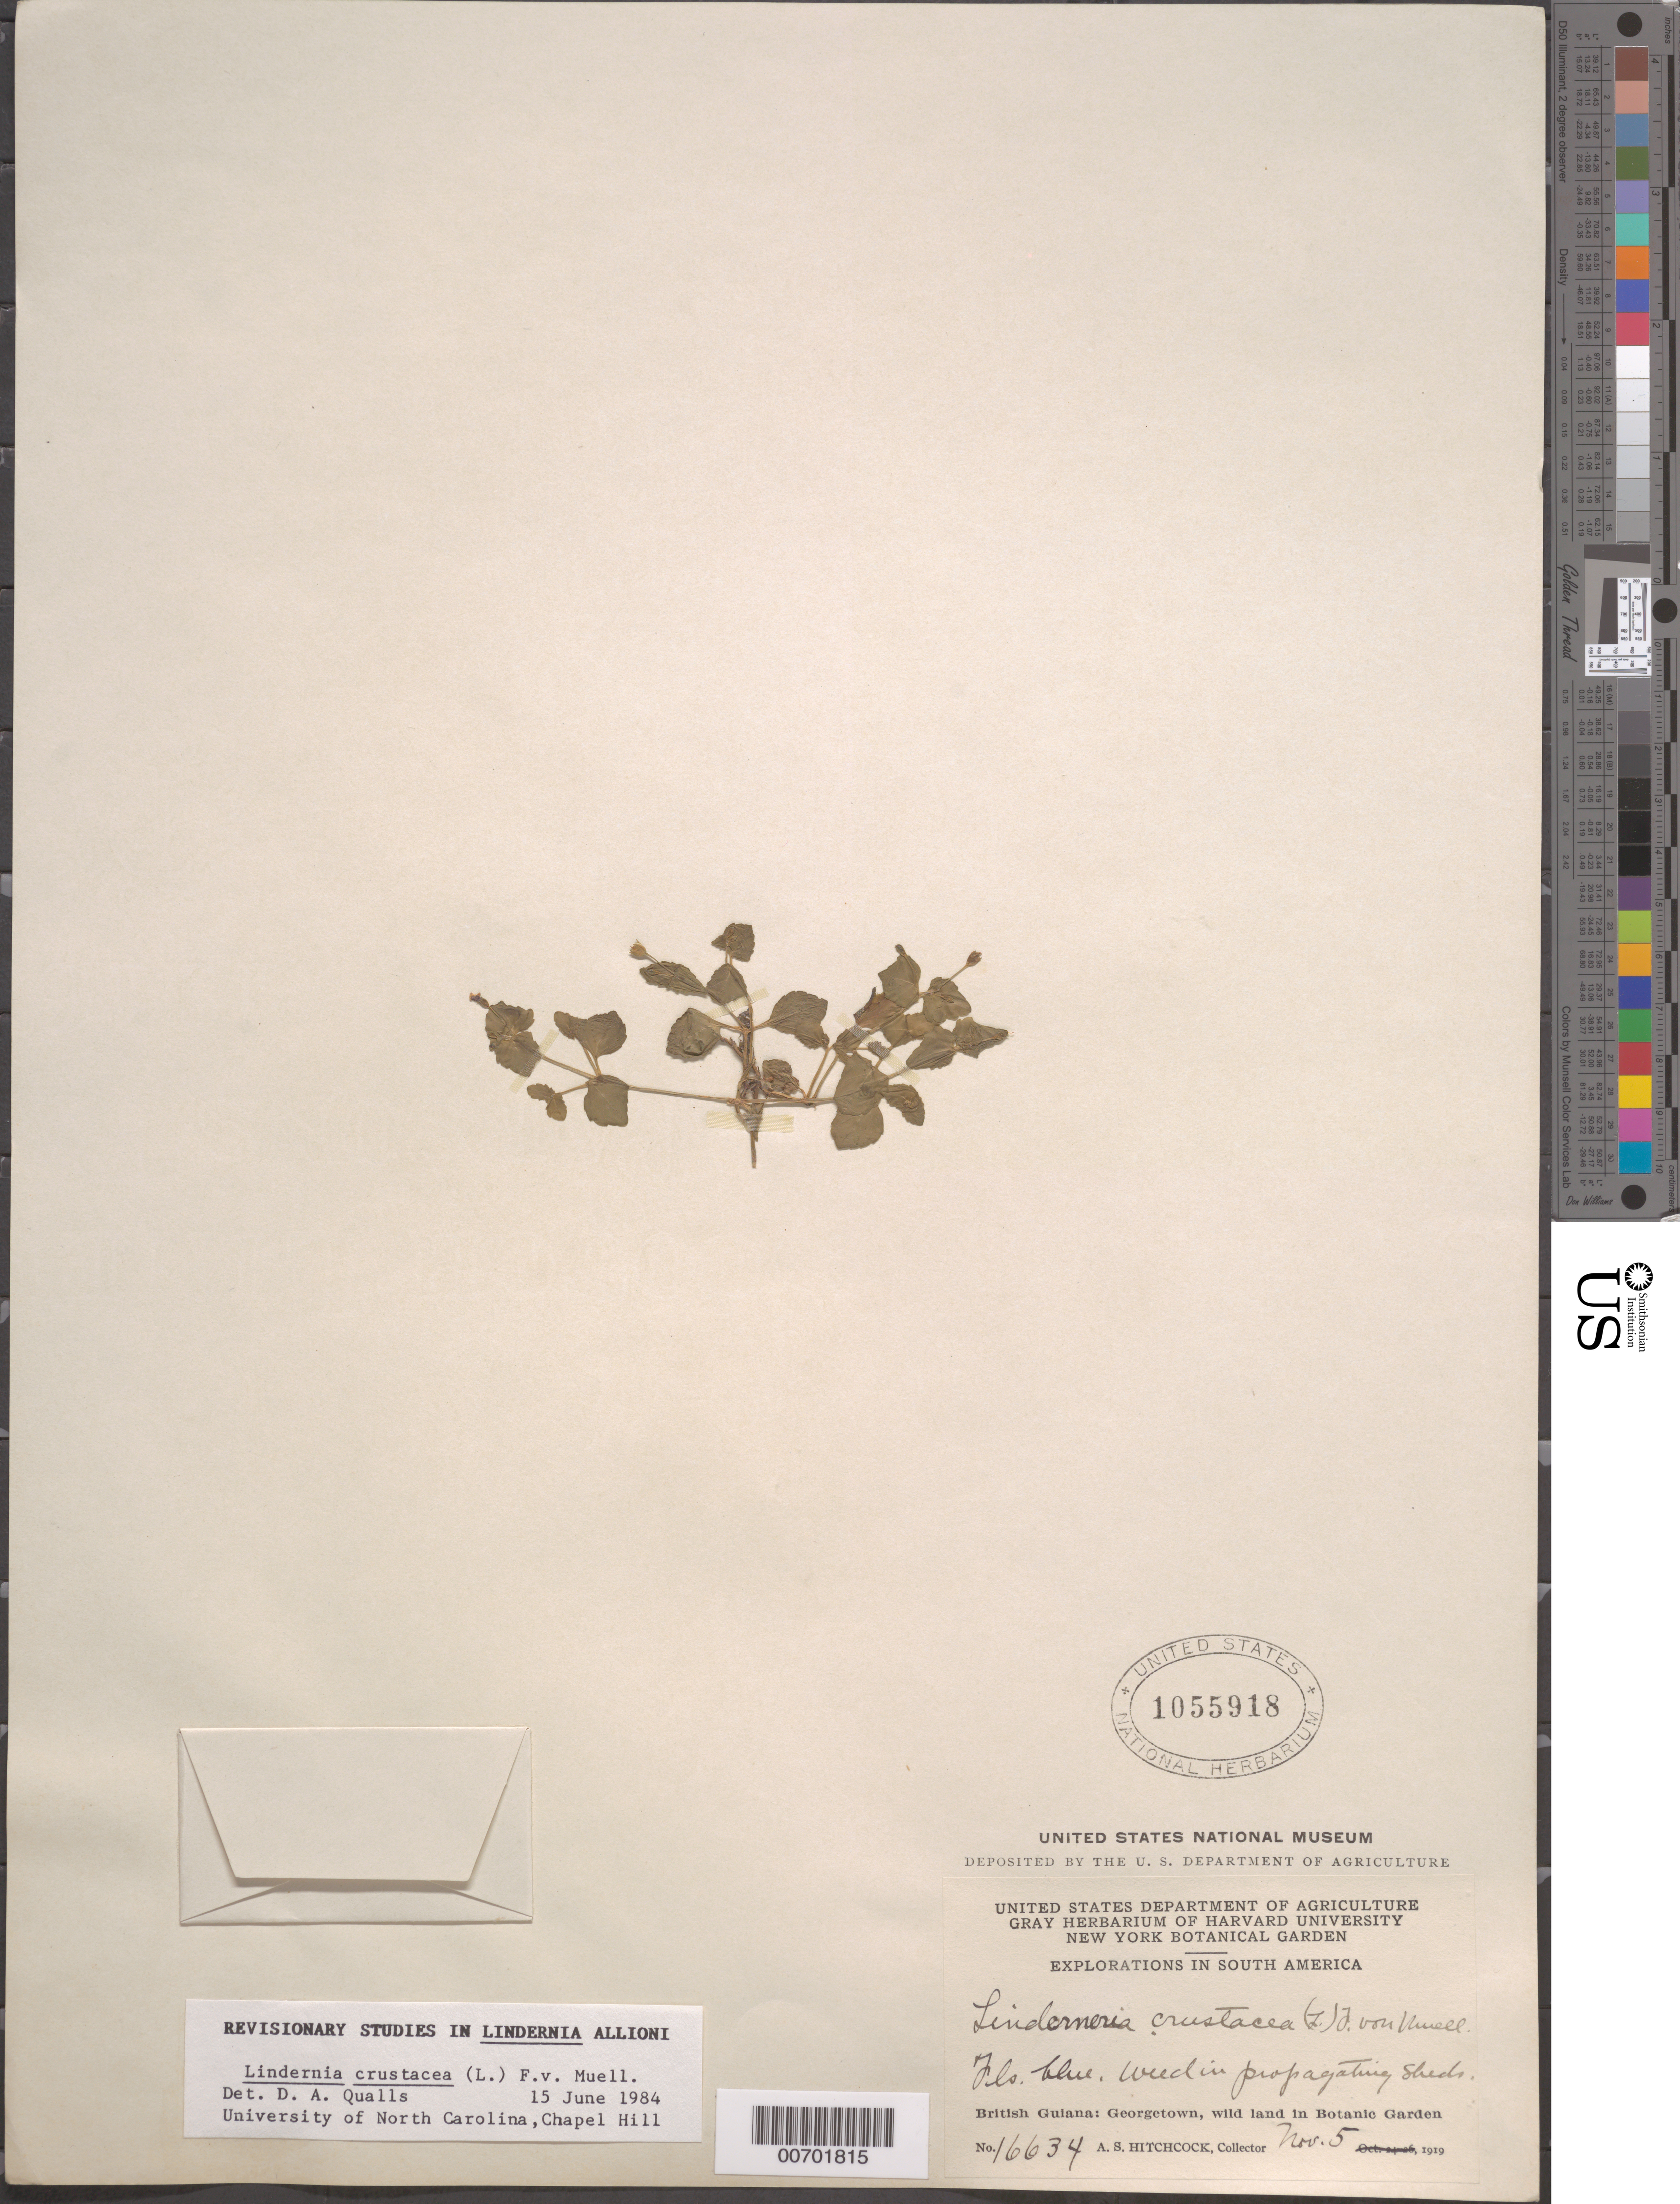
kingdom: Plantae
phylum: Tracheophyta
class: Magnoliopsida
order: Lamiales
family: Linderniaceae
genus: Lindernia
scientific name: Lindernia crustacea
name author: (L.) F. Muell.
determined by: Qualls, D. A.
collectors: A. S. Hitchcock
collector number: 16634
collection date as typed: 5-Nov-19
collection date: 1919-11-05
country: Guyana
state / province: Demerara-Mahaica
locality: Georgetown, Botanic Gardens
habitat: Weed in propagating shade on wild land of garden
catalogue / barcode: US 1055918